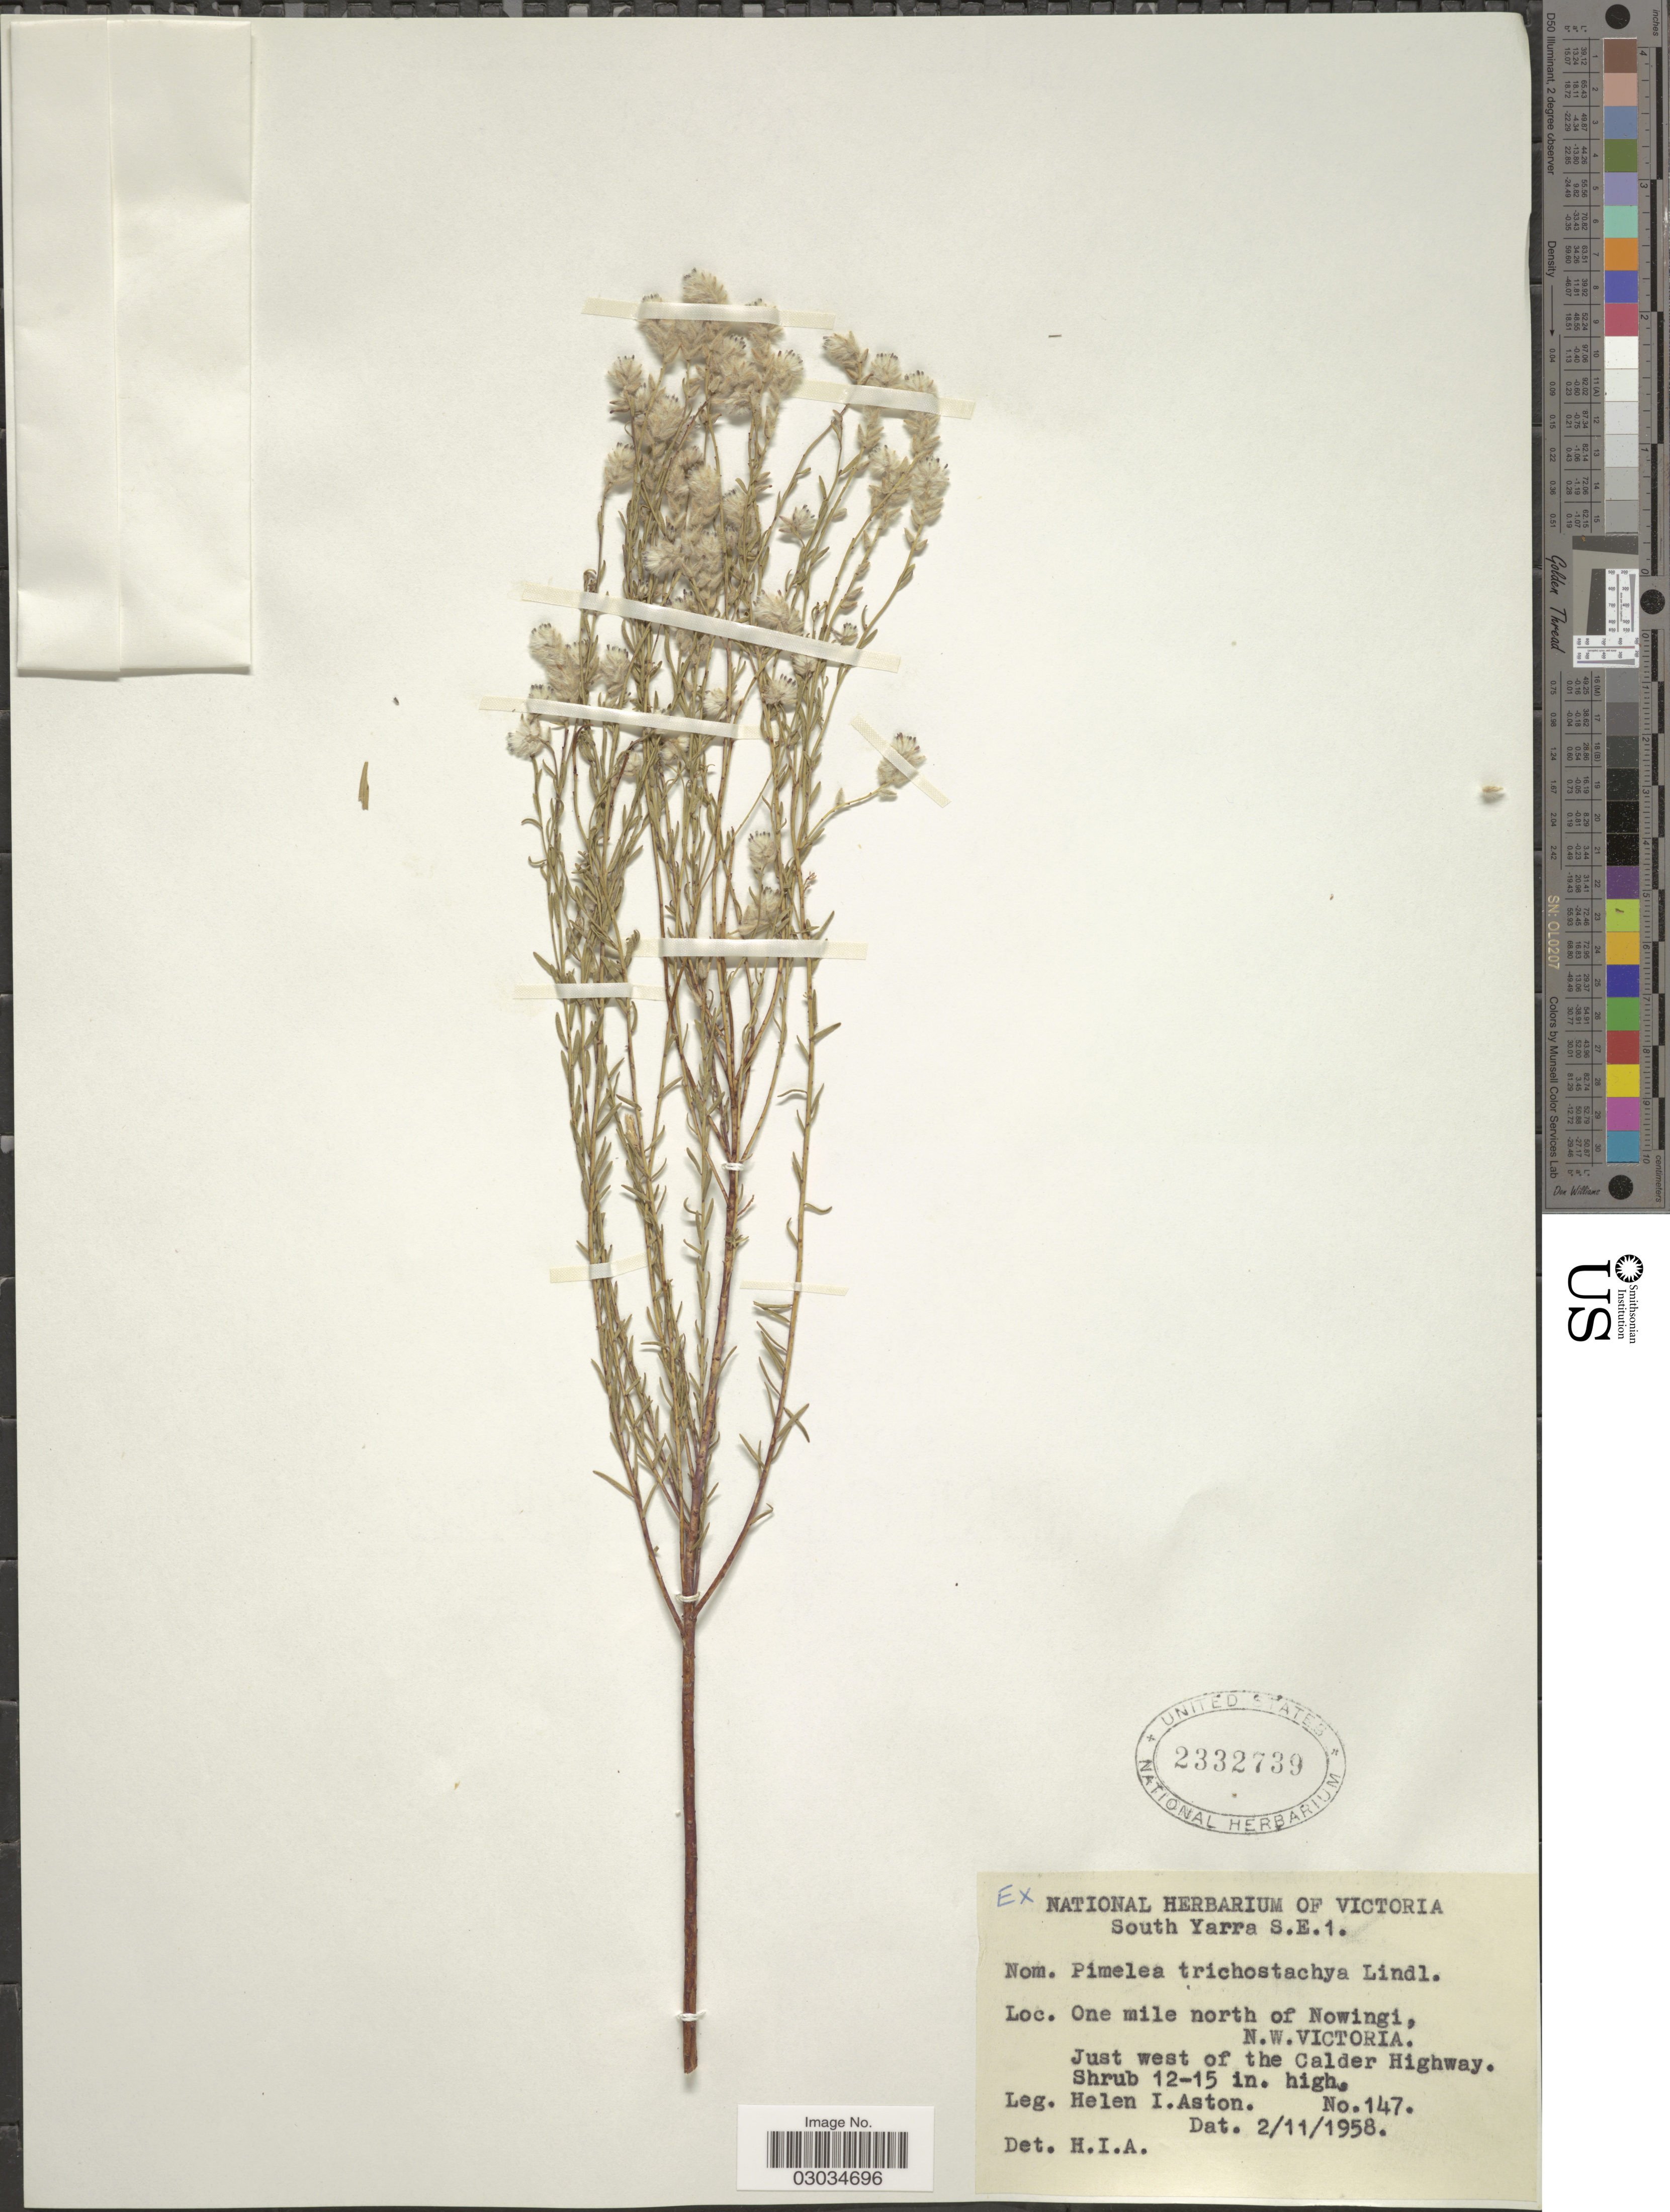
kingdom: Plantae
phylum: Tracheophyta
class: Magnoliopsida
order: Malvales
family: Thymelaeaceae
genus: Pimelea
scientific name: Pimelea trichostachya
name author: Lindl.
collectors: H. I. Aston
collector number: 147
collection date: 1958-11-02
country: Australia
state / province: Victoria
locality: One mile north of Nowingi, N.W Victoria. Just west of the Calder Highway.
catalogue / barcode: US 2332739